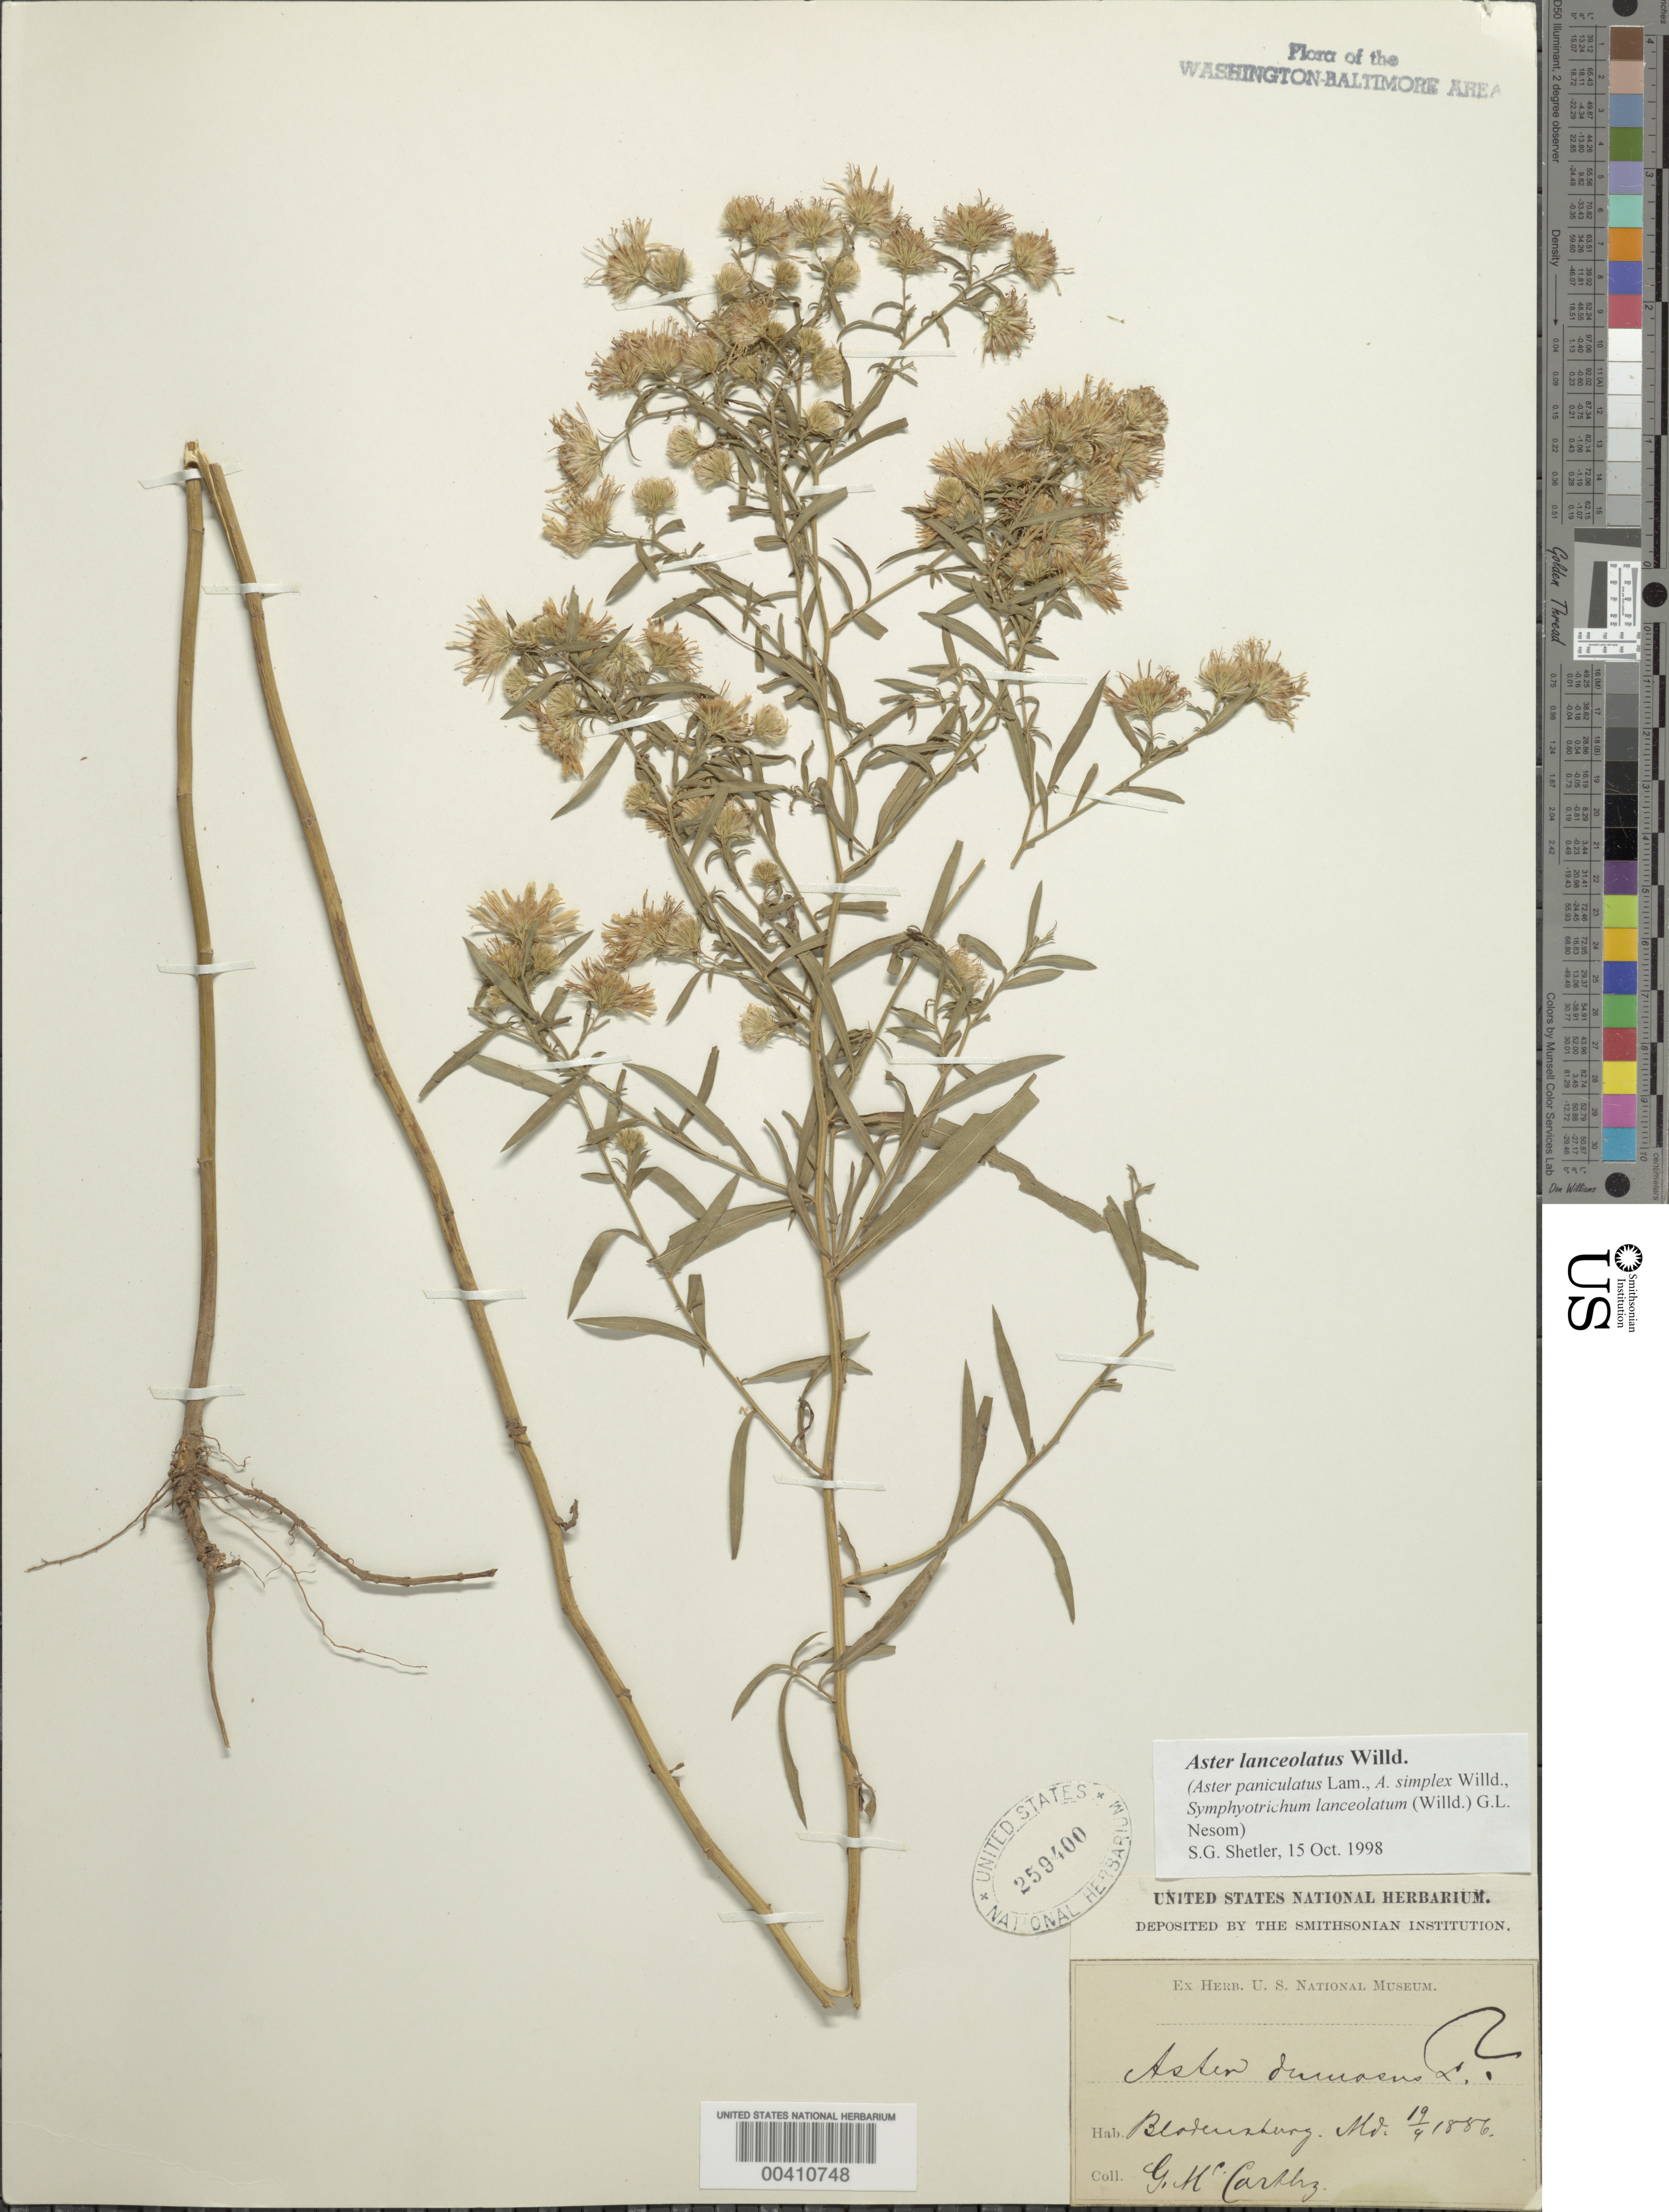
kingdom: Plantae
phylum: Tracheophyta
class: Magnoliopsida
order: Asterales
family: Asteraceae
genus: Symphyotrichum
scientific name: Symphyotrichum dumosum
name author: (L.) G.L. Nesom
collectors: G. M. McCarthy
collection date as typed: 19 Sep 1886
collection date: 1886-09-19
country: United States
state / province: Maryland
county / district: Prince George's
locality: Bladensburg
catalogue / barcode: US 259400